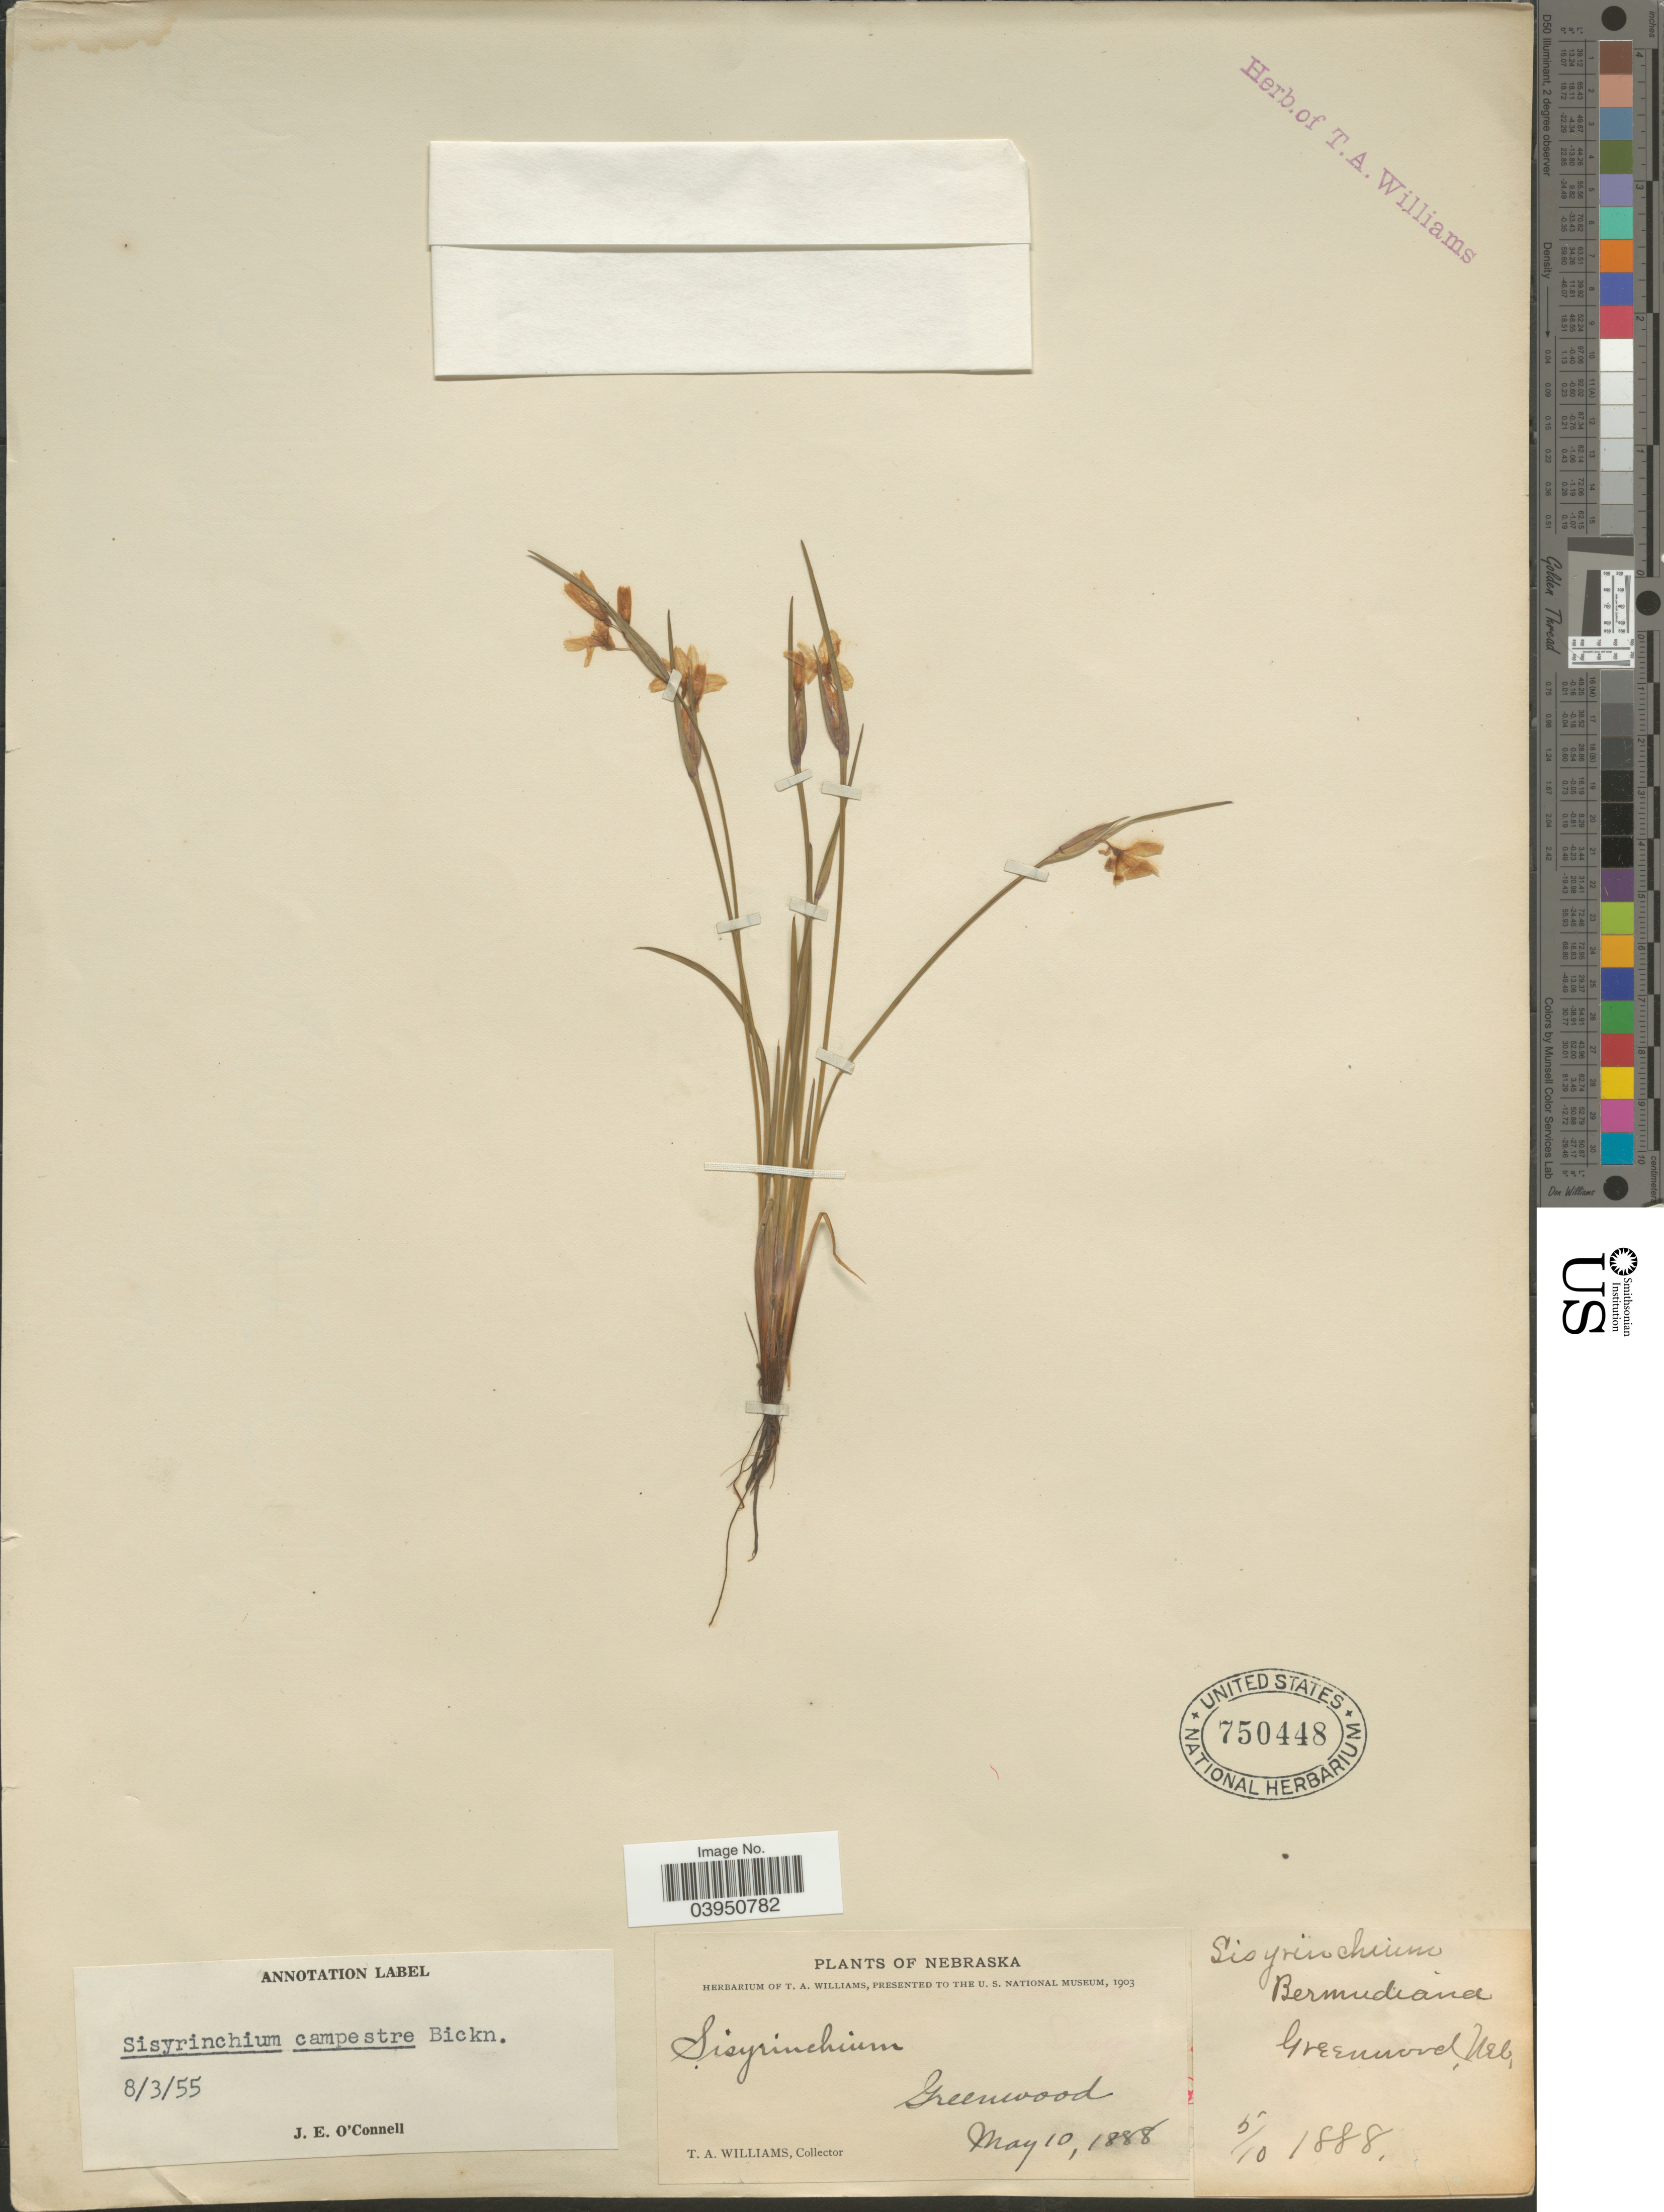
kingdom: Plantae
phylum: Tracheophyta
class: Liliopsida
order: Asparagales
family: Iridaceae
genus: Sisyrinchium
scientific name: Sisyrinchium campestre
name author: E.P. Bicknell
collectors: T. Williams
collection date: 1888-05-10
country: United States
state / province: Nebraska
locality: Greenwood.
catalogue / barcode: US 750448